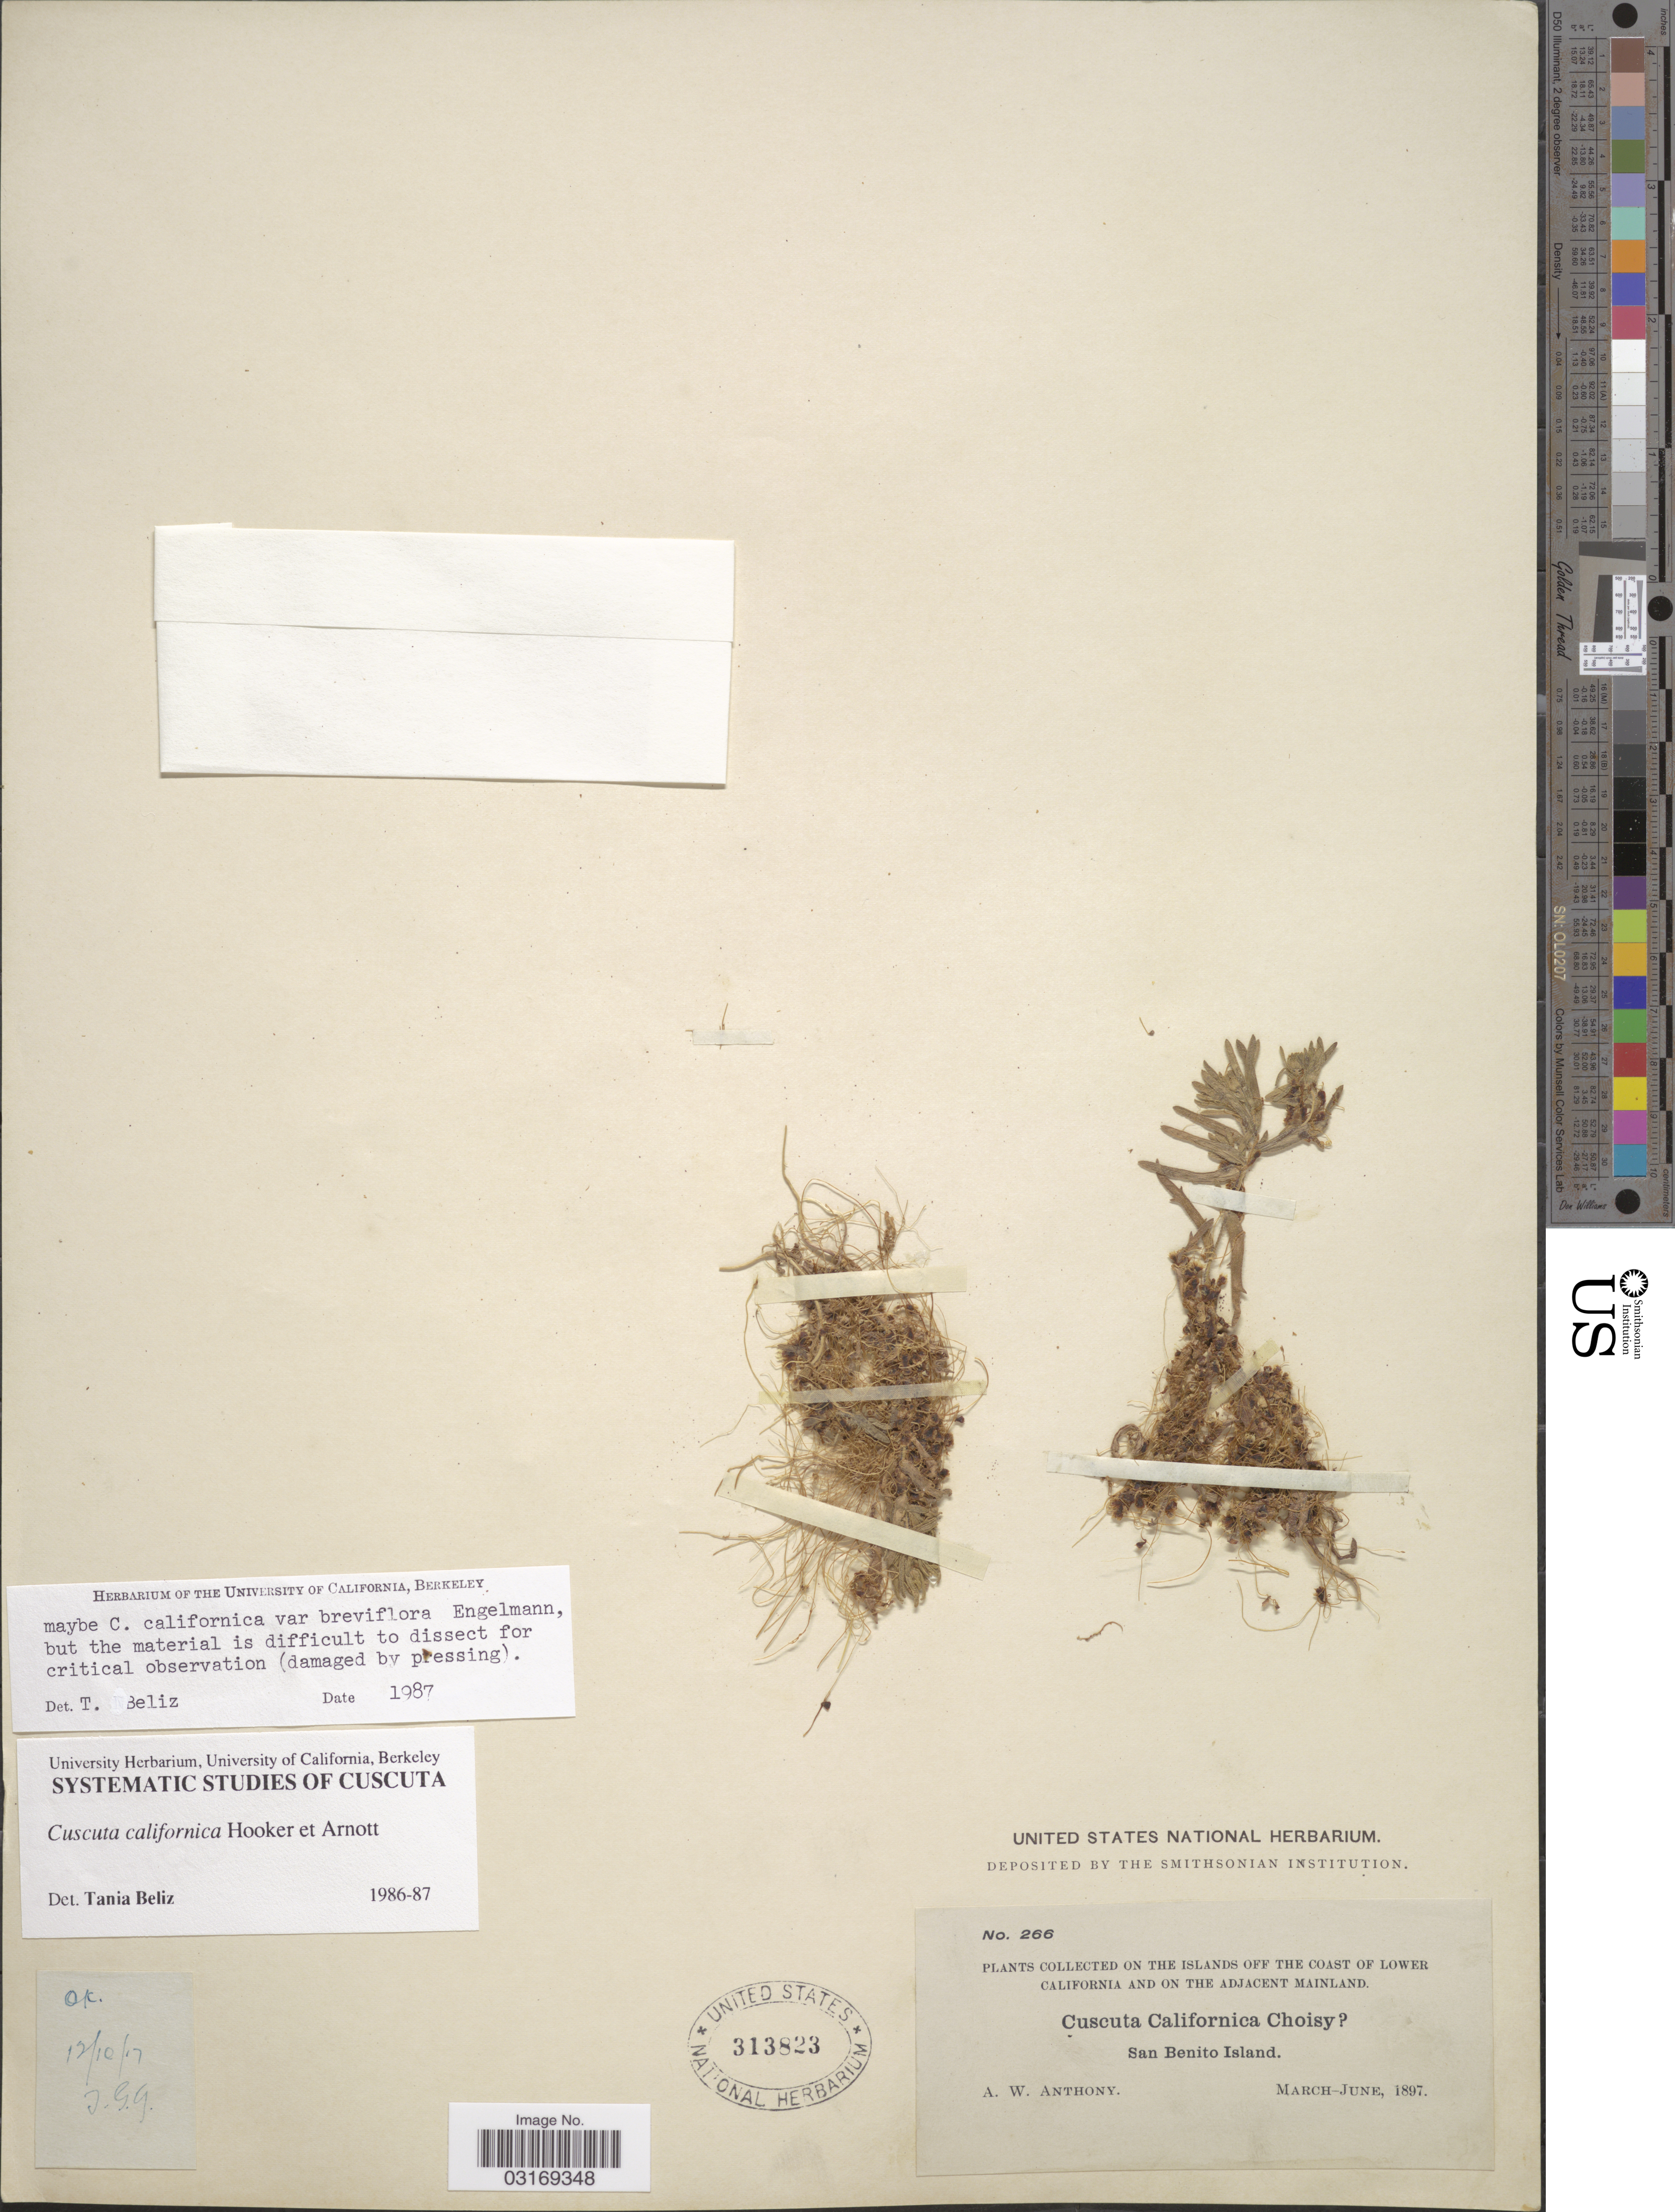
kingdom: Plantae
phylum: Tracheophyta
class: Magnoliopsida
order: Solanales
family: Convolvulaceae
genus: Cuscuta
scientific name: Cuscuta californica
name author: Hook. & Arn.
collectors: A. W. Anthony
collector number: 266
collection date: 1897-03/1897-06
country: Mexico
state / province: Baja California Norte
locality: On the islands off the coast of Lower California and on the adjacent mainland. San Benito Island.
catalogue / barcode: US 313823